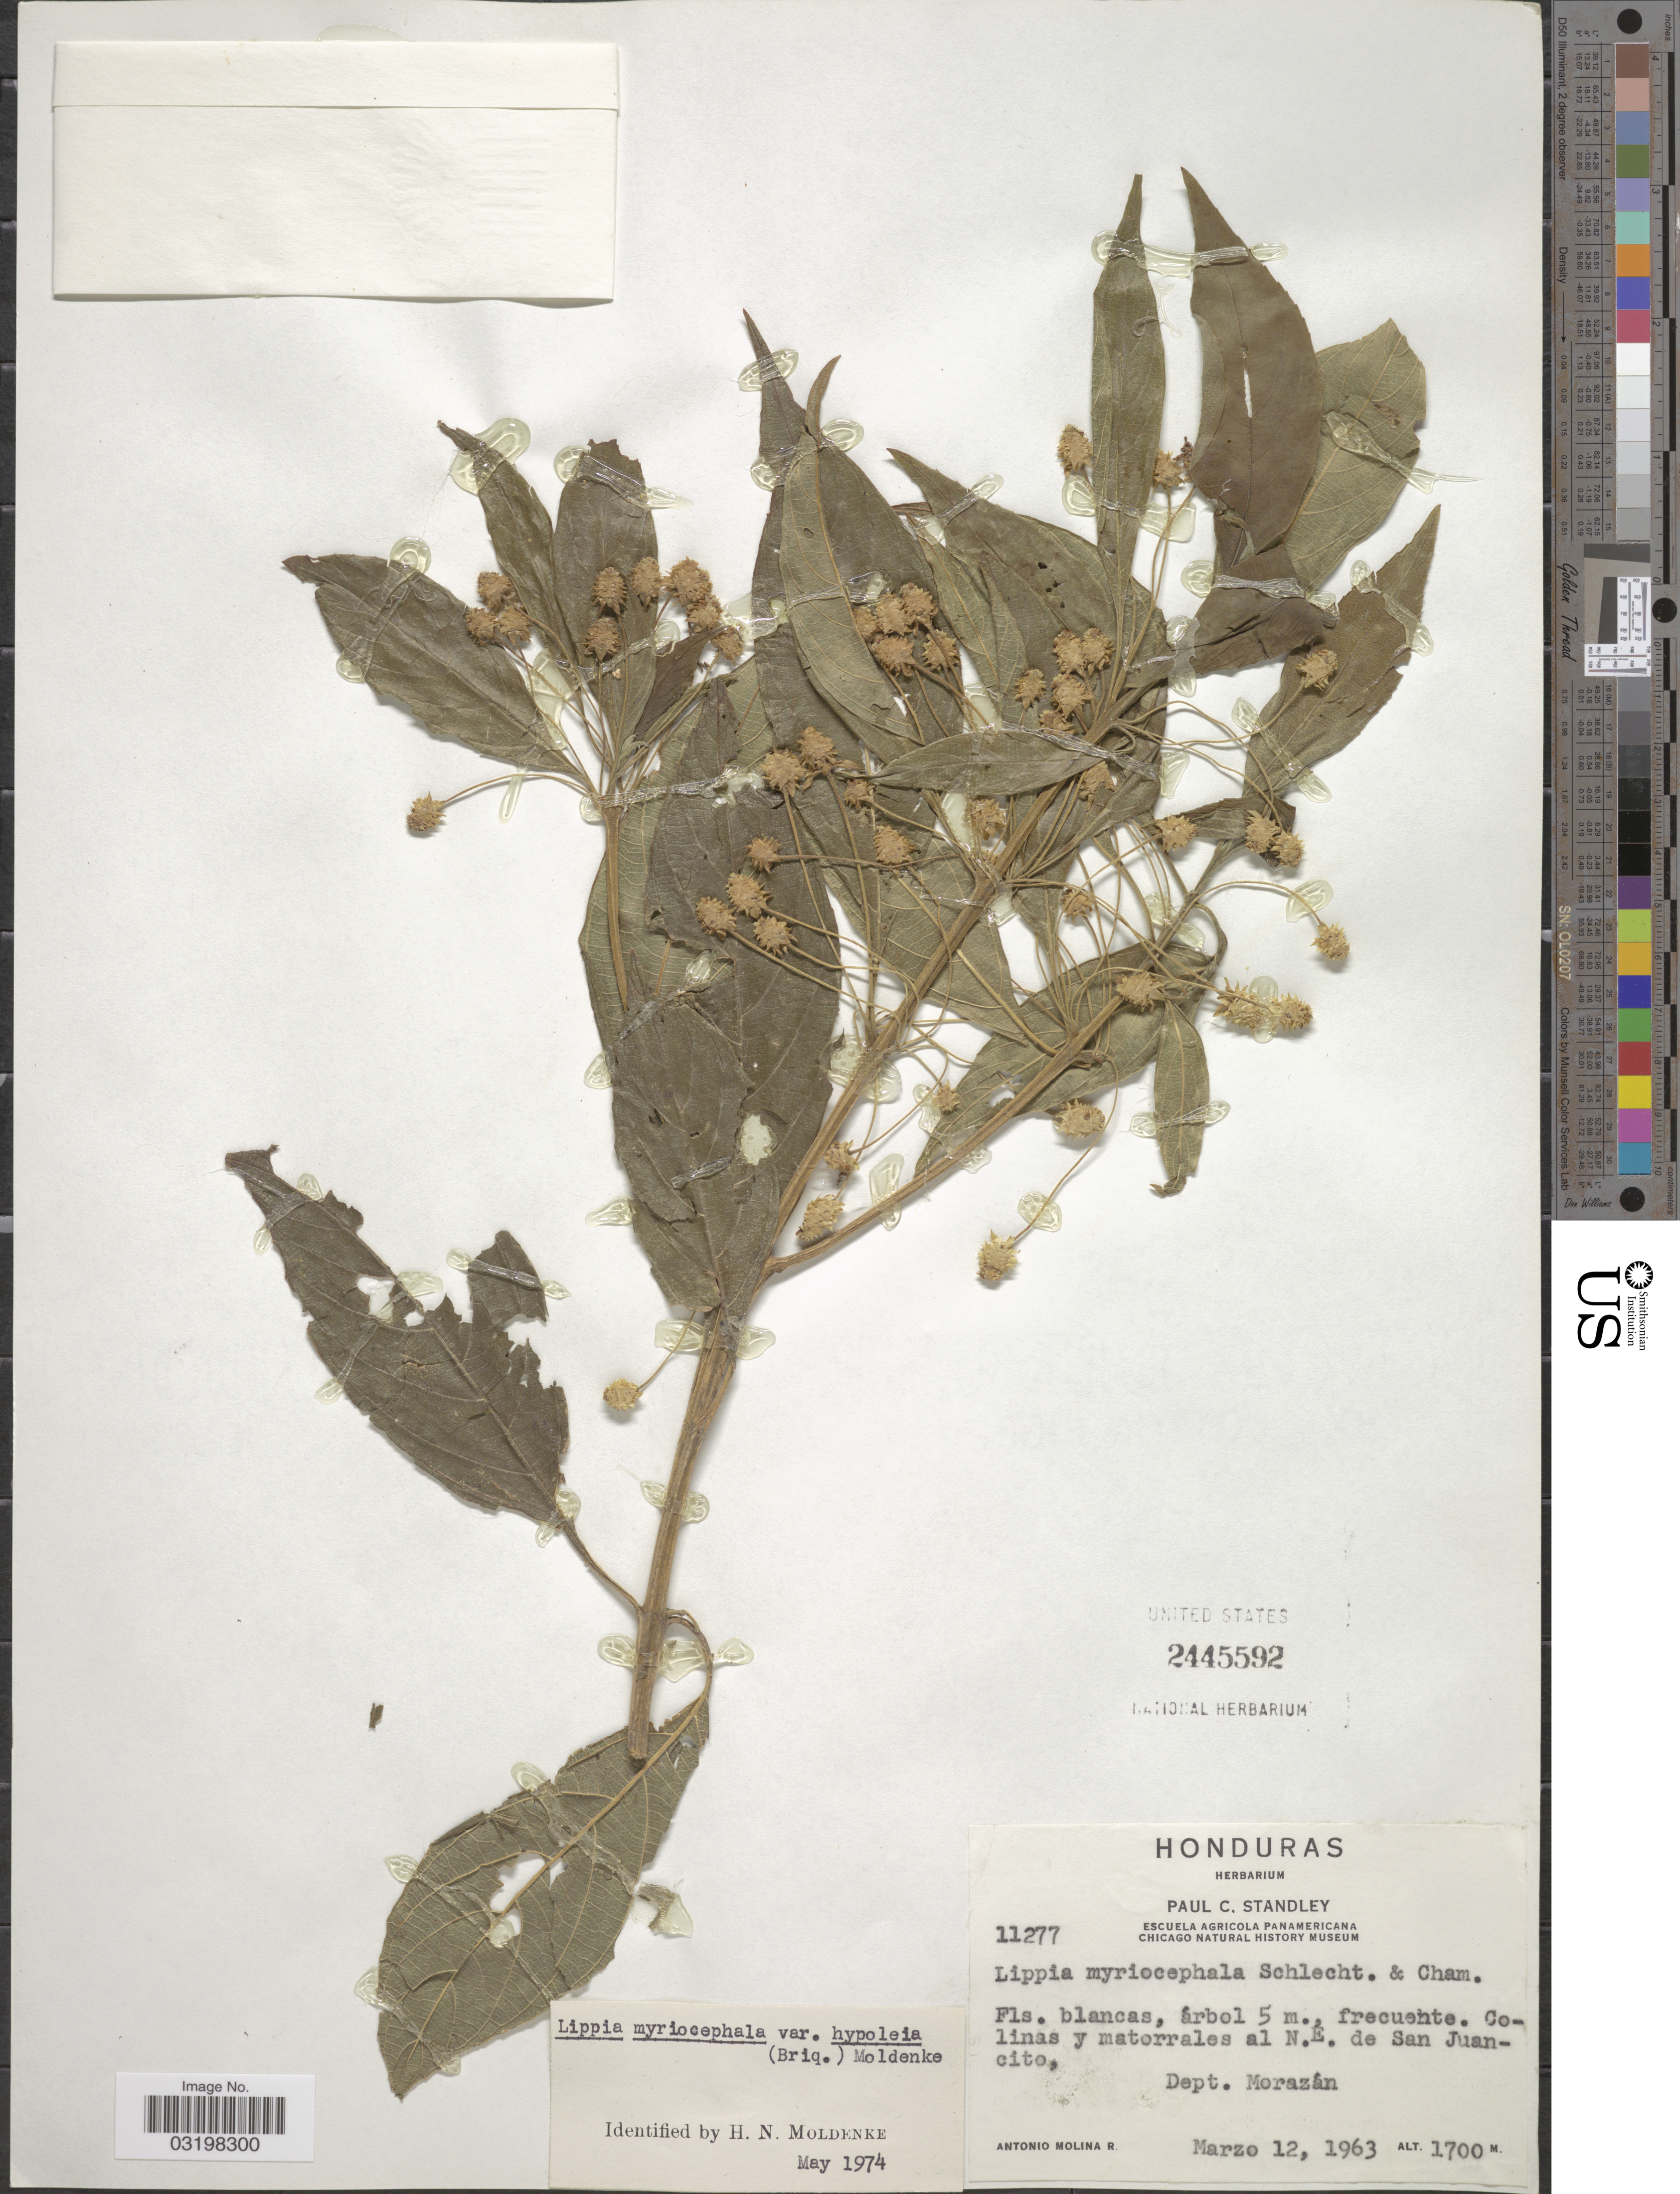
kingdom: Plantae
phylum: Tracheophyta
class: Magnoliopsida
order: Lamiales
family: Verbenaceae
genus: Lippia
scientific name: Lippia myriocephala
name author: Schltdl. & Cham.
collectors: A. Molina R.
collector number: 11277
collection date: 1963-03-12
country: Honduras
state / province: Fco. Morazán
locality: Colinas y matorrales al N.E. de San Juancito, Dept. Morazán.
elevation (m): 1700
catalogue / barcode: US 2445592